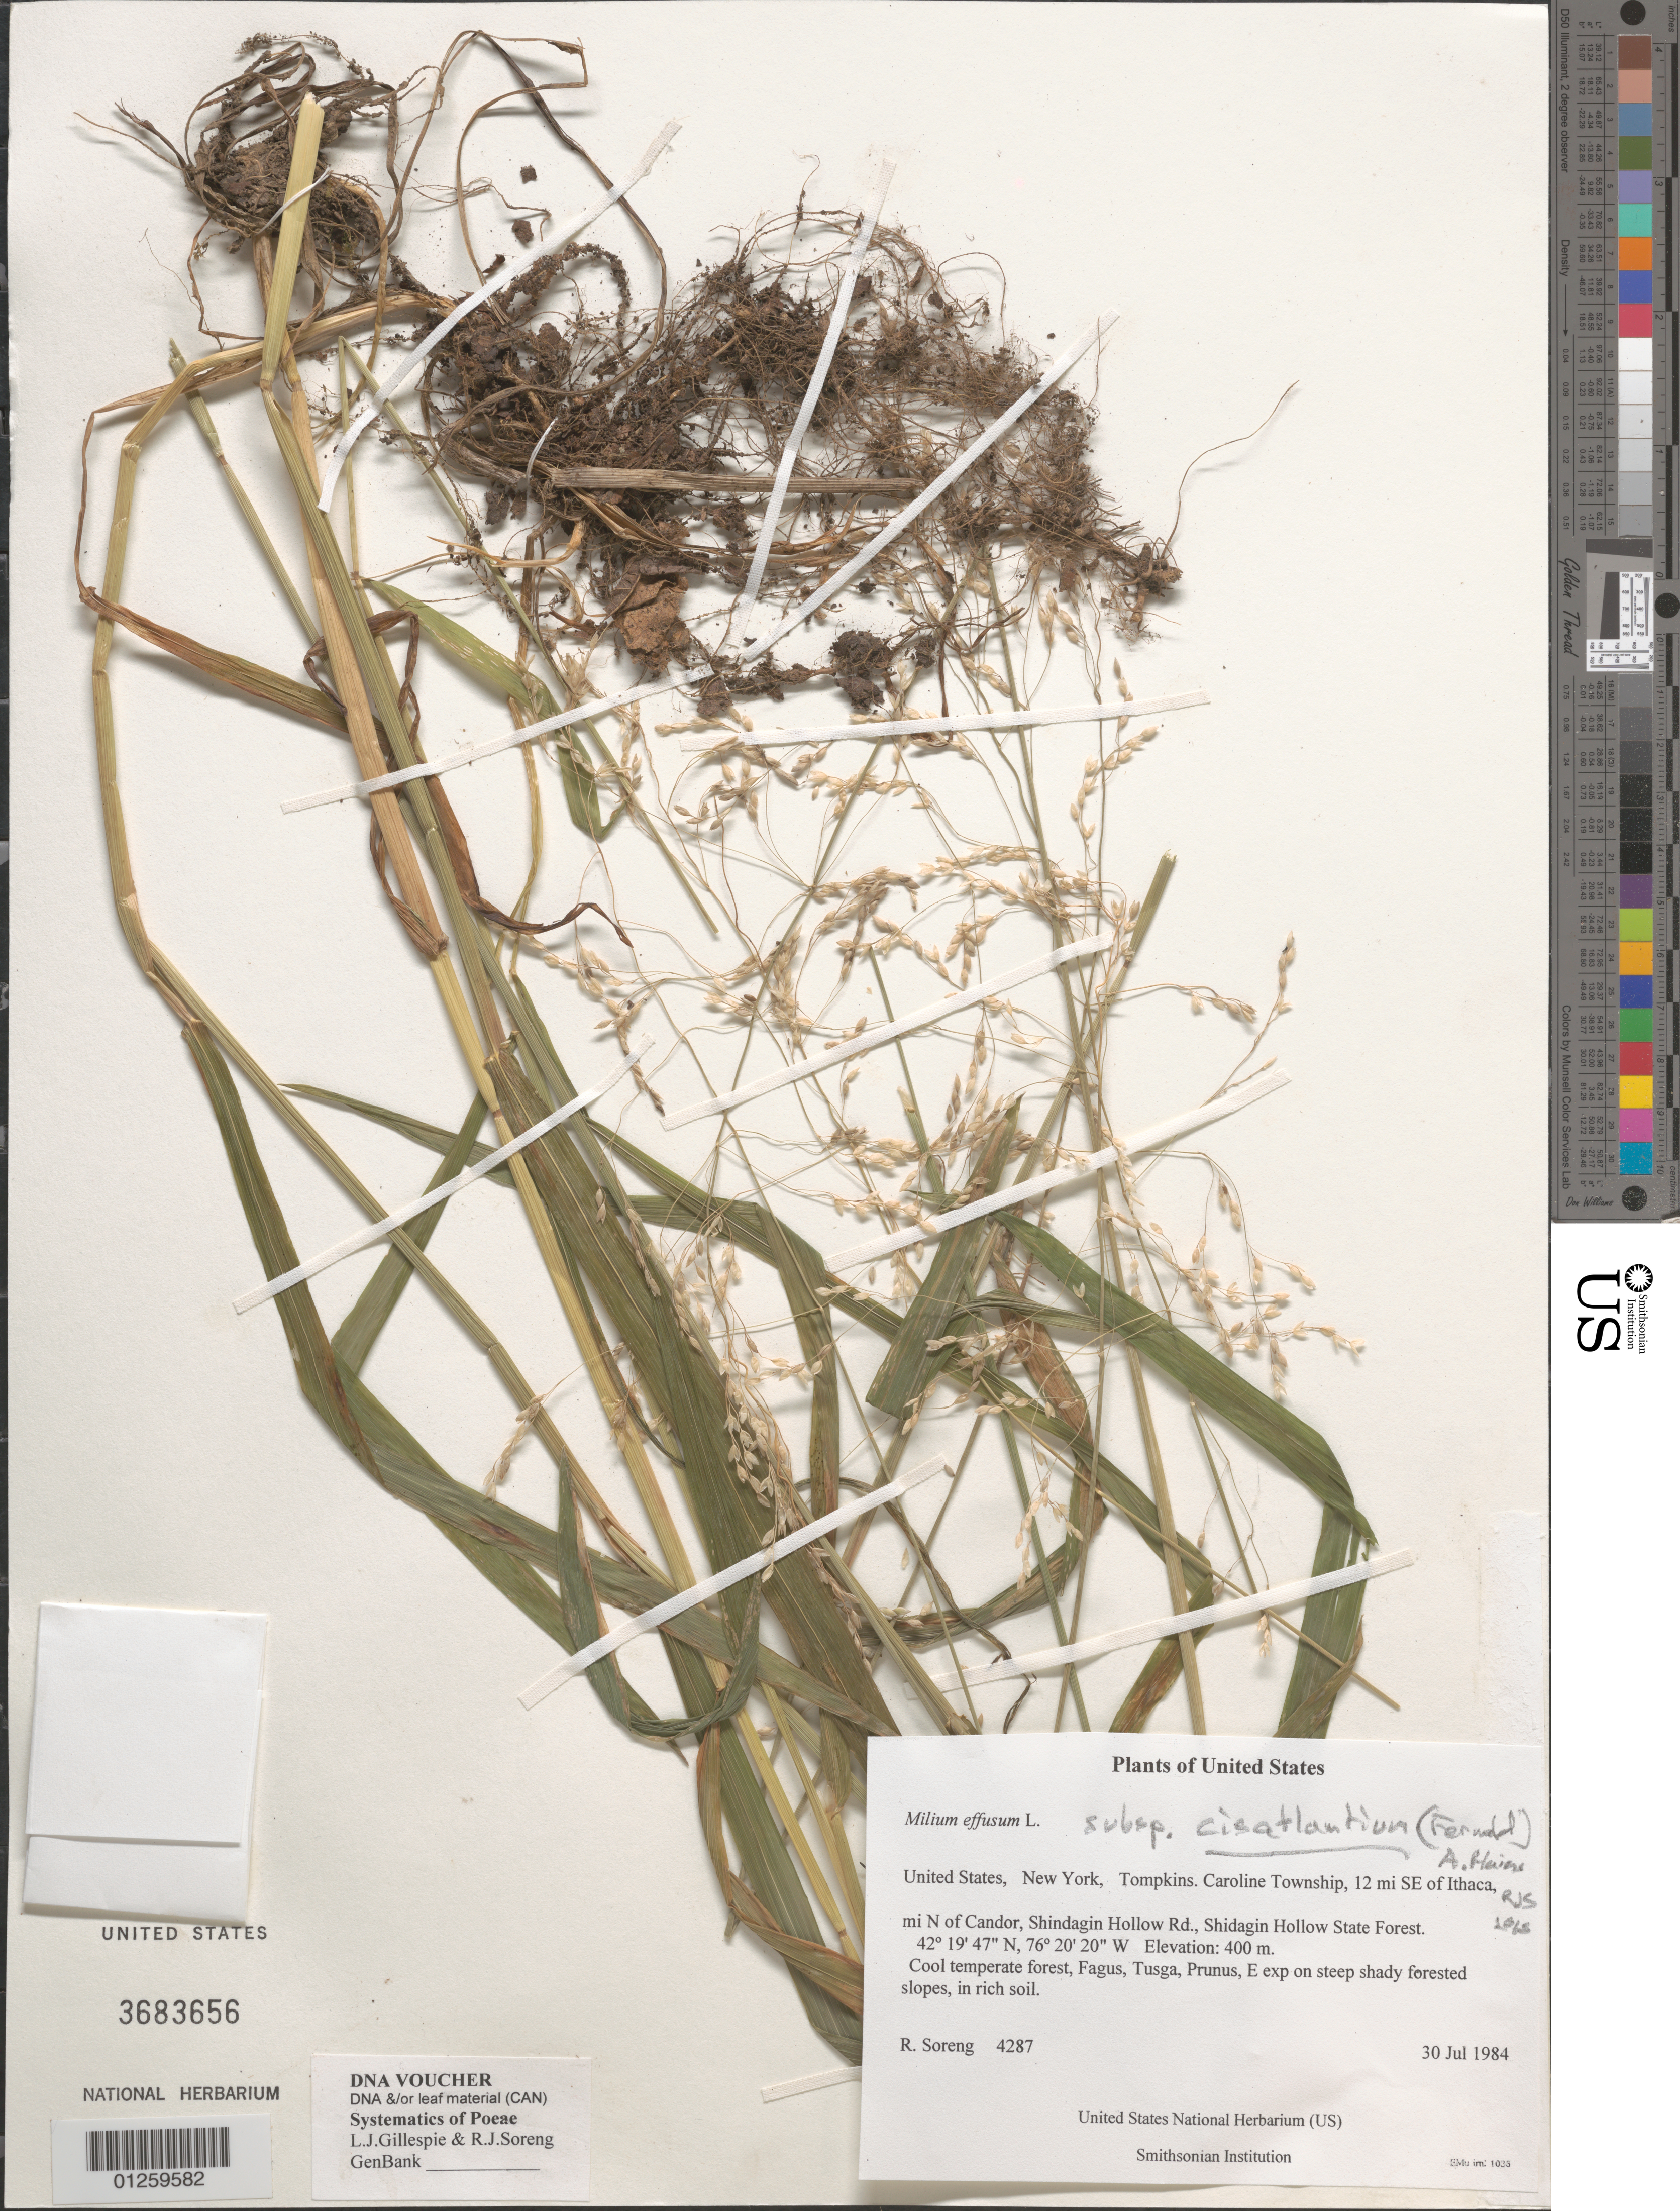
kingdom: Plantae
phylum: Tracheophyta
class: Liliopsida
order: Poales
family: Poaceae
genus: Milium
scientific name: Milium effusum subsp. cisatlanticum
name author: (Fernald) A. Haines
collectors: R. J. Soreng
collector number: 4287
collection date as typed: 30 Jul 1984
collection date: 1984-07-30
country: United States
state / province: New York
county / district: Tompkins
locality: Caroline Township, 12 mi SE of Ithaca, 7 mi N of Candor, Shindagin Hollow Rd., Shidagin Hollow State Forest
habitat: Cool temperate forest, Fagus, Tusga, Prunus, E exp on steep shady forested slopes, in rich soil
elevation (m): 400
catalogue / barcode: US 3683656